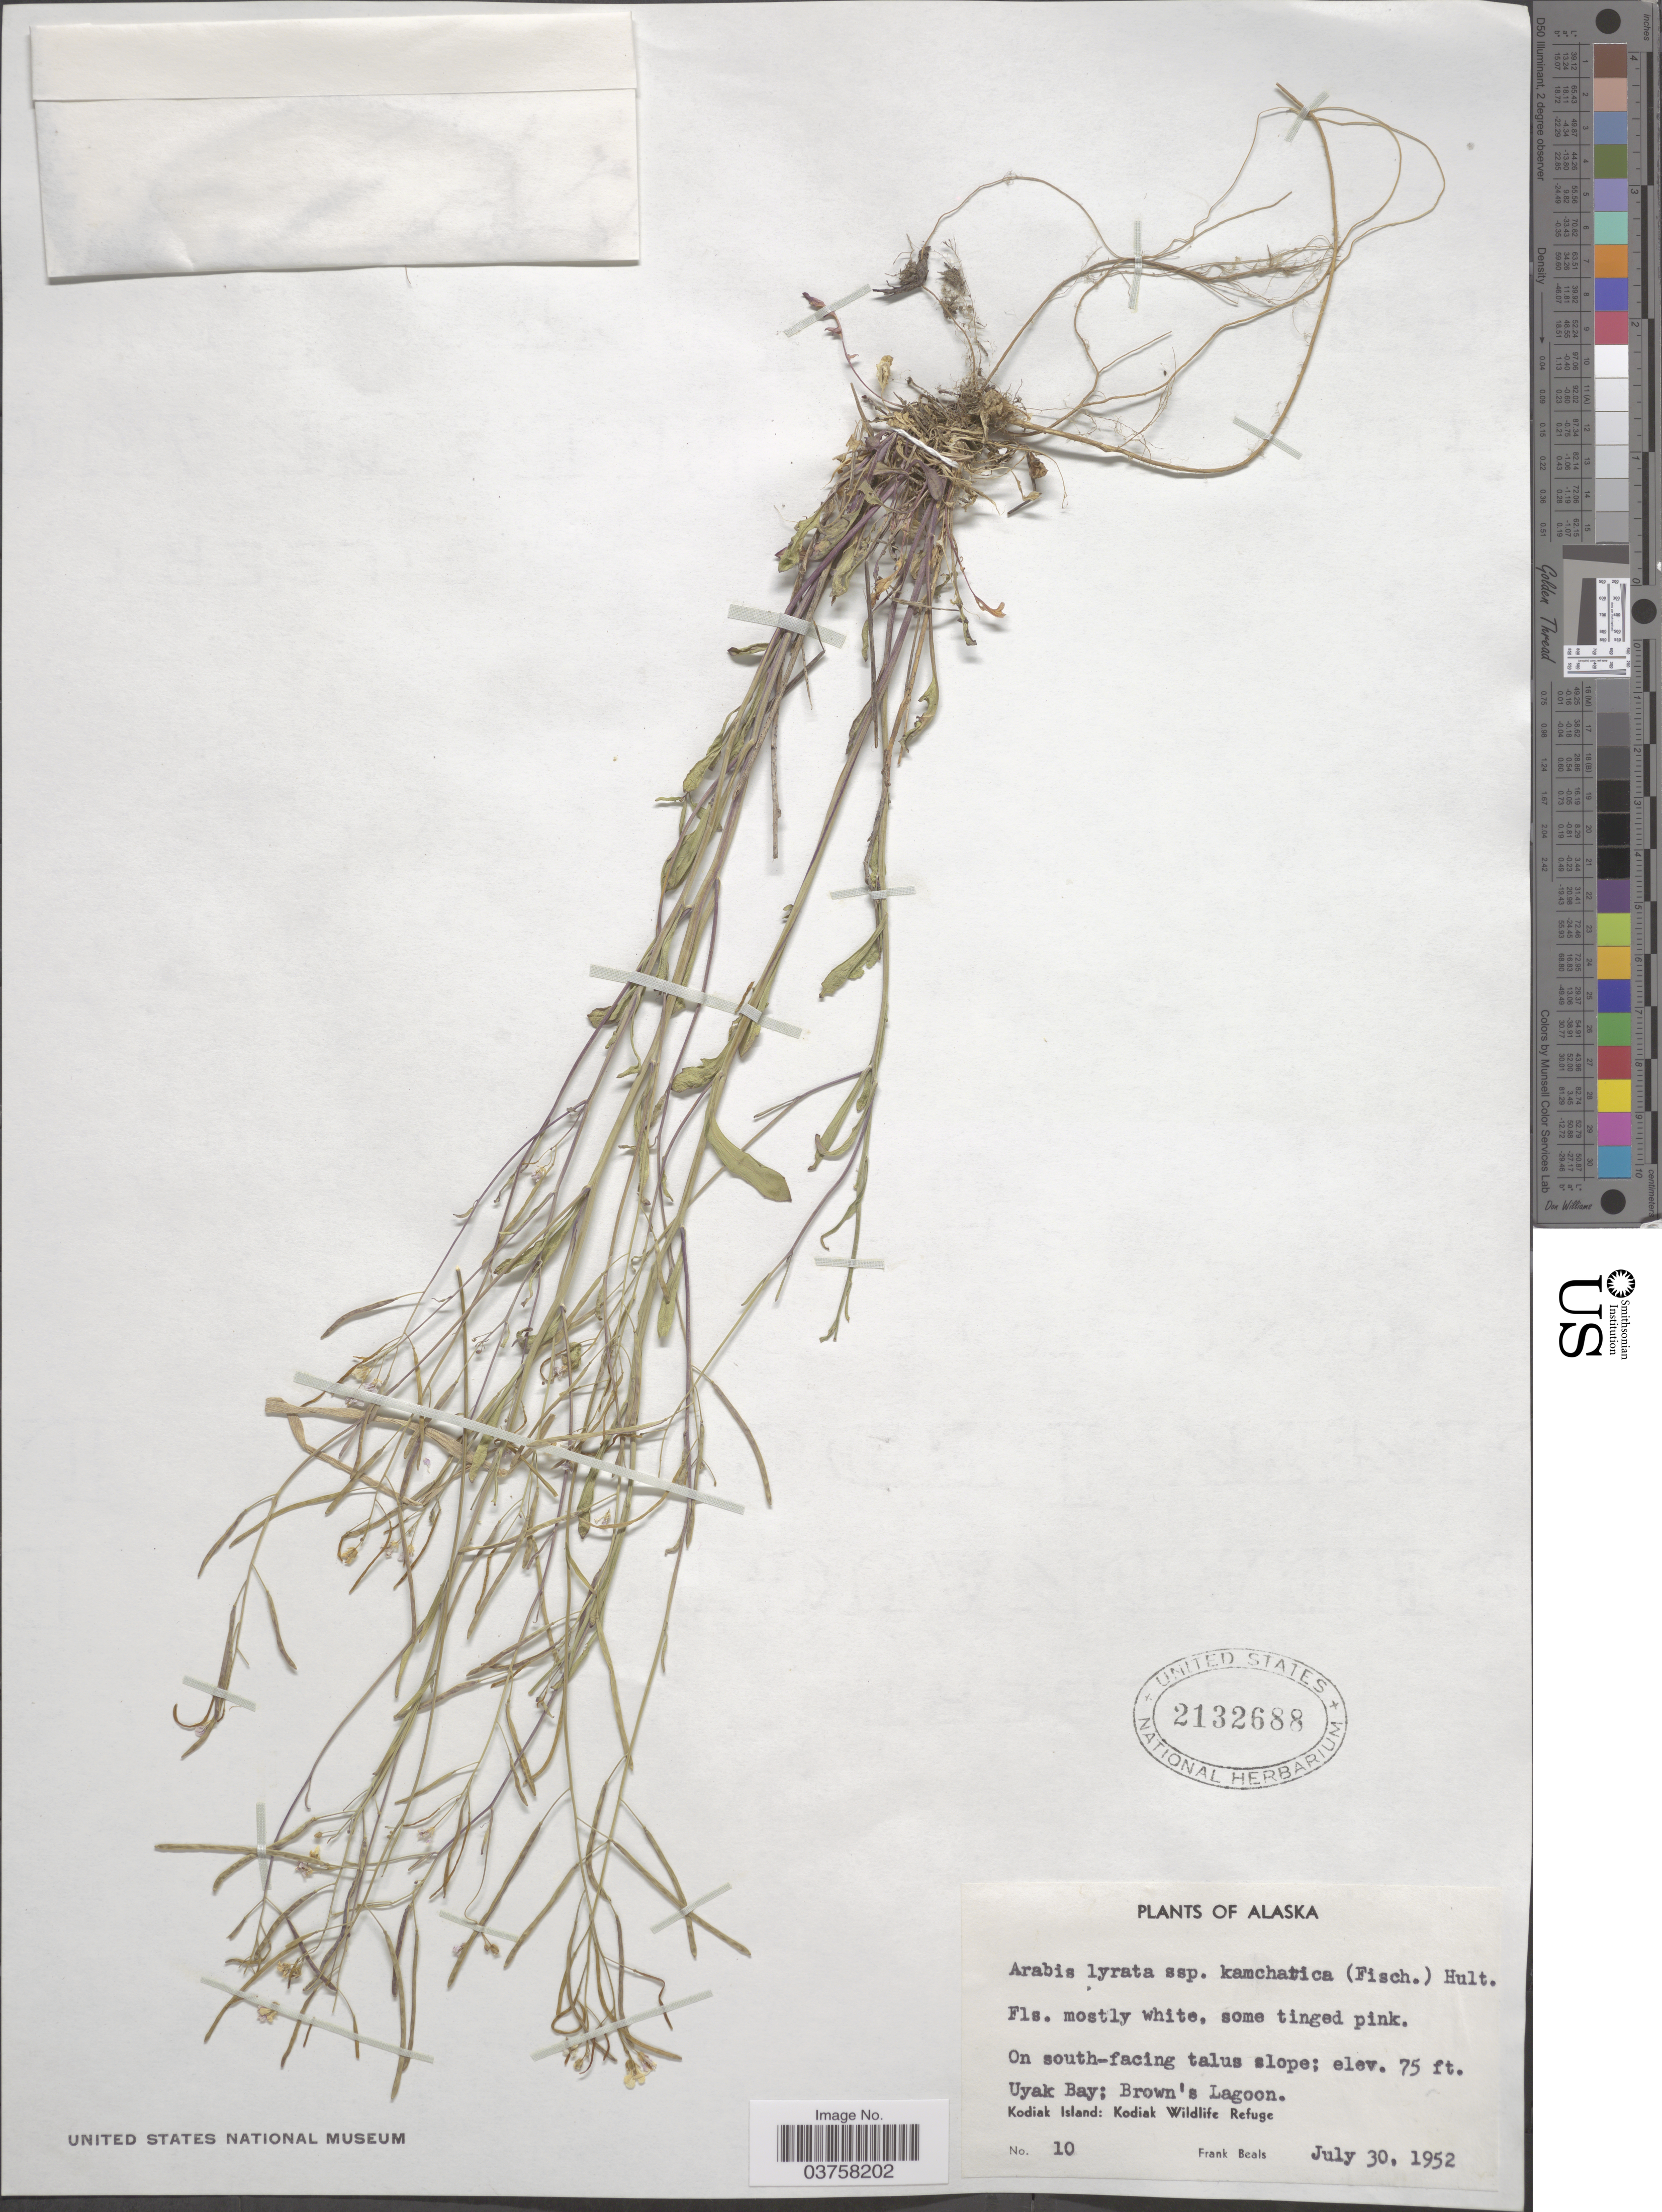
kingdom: Plantae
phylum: Tracheophyta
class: Magnoliopsida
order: Brassicales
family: Brassicaceae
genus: Arabis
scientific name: Arabis lyrata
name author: L.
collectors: F. Beals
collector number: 10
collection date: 1952-07-30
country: United States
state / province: Alaska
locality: On south-facing talus slope. Uyak Bay; Brown's Lagoon. Kodiak Island: Kodiak Wildlife Refuge.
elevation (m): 23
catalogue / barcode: US 2132688